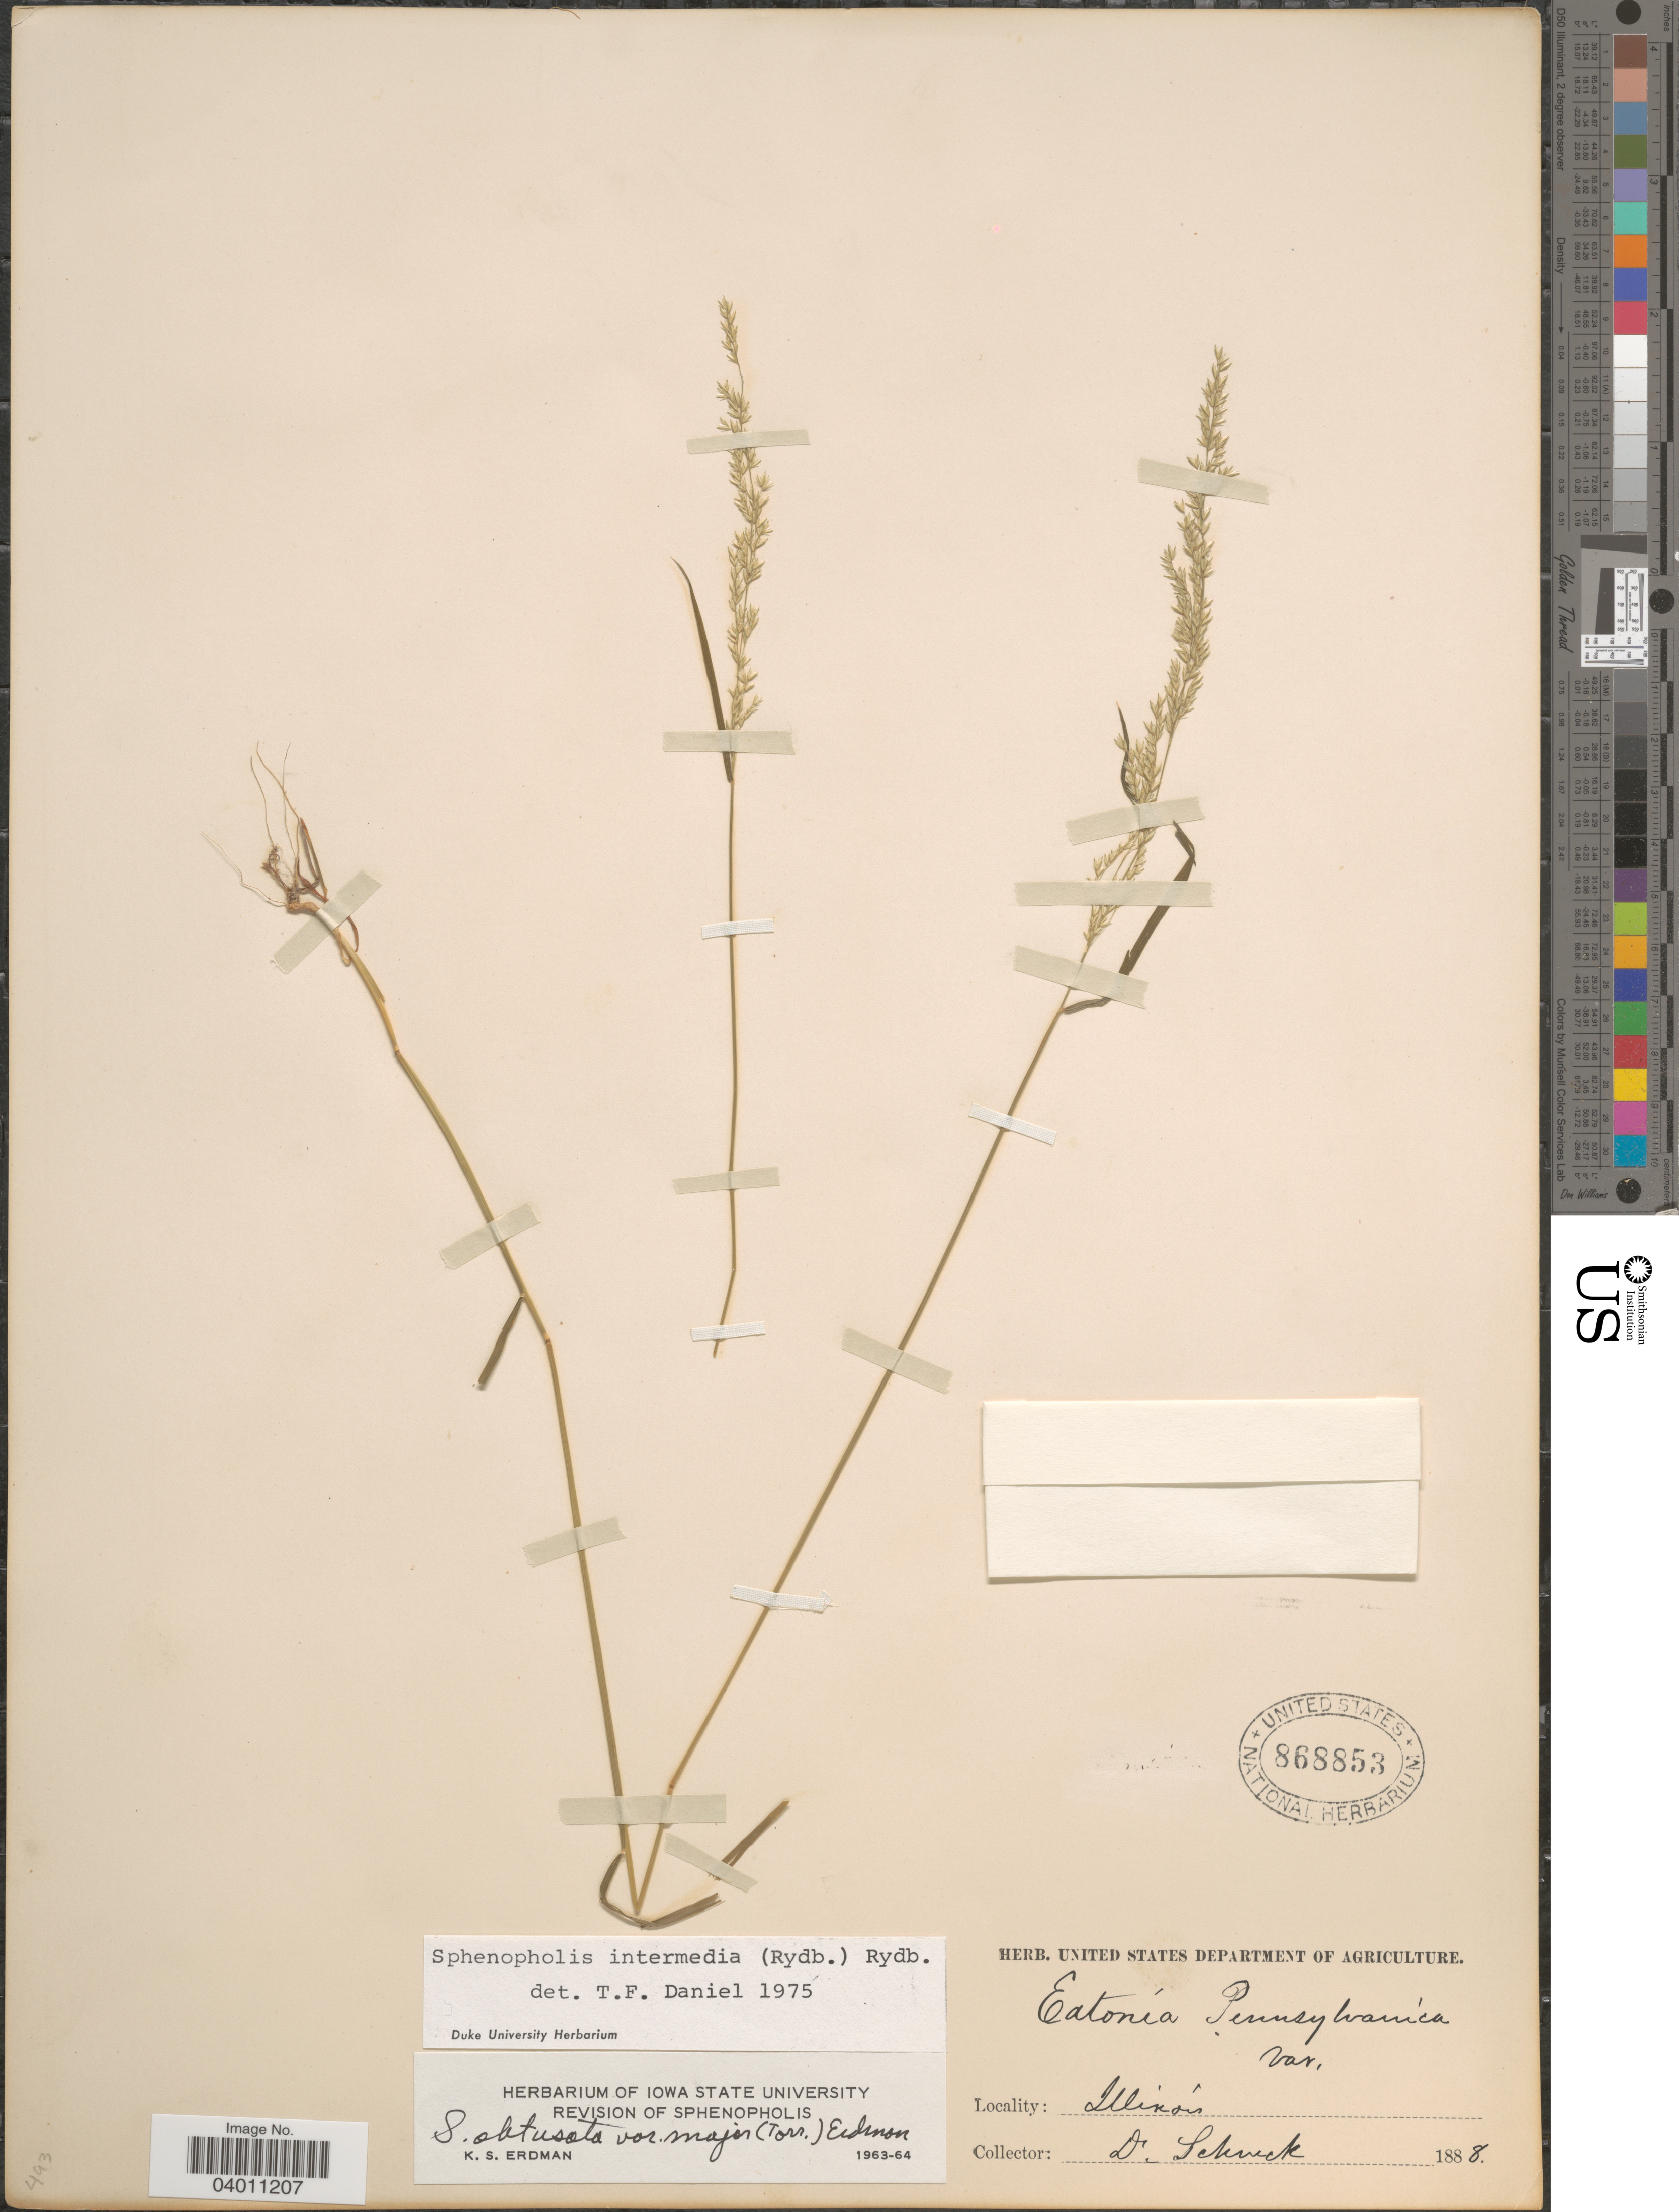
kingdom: Plantae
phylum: Tracheophyta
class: Liliopsida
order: Poales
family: Poaceae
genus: Sphenopholis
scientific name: Sphenopholis intermedia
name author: (Rydb.) Rydb.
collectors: Schreck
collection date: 1888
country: United States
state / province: Illinois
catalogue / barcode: US 868853